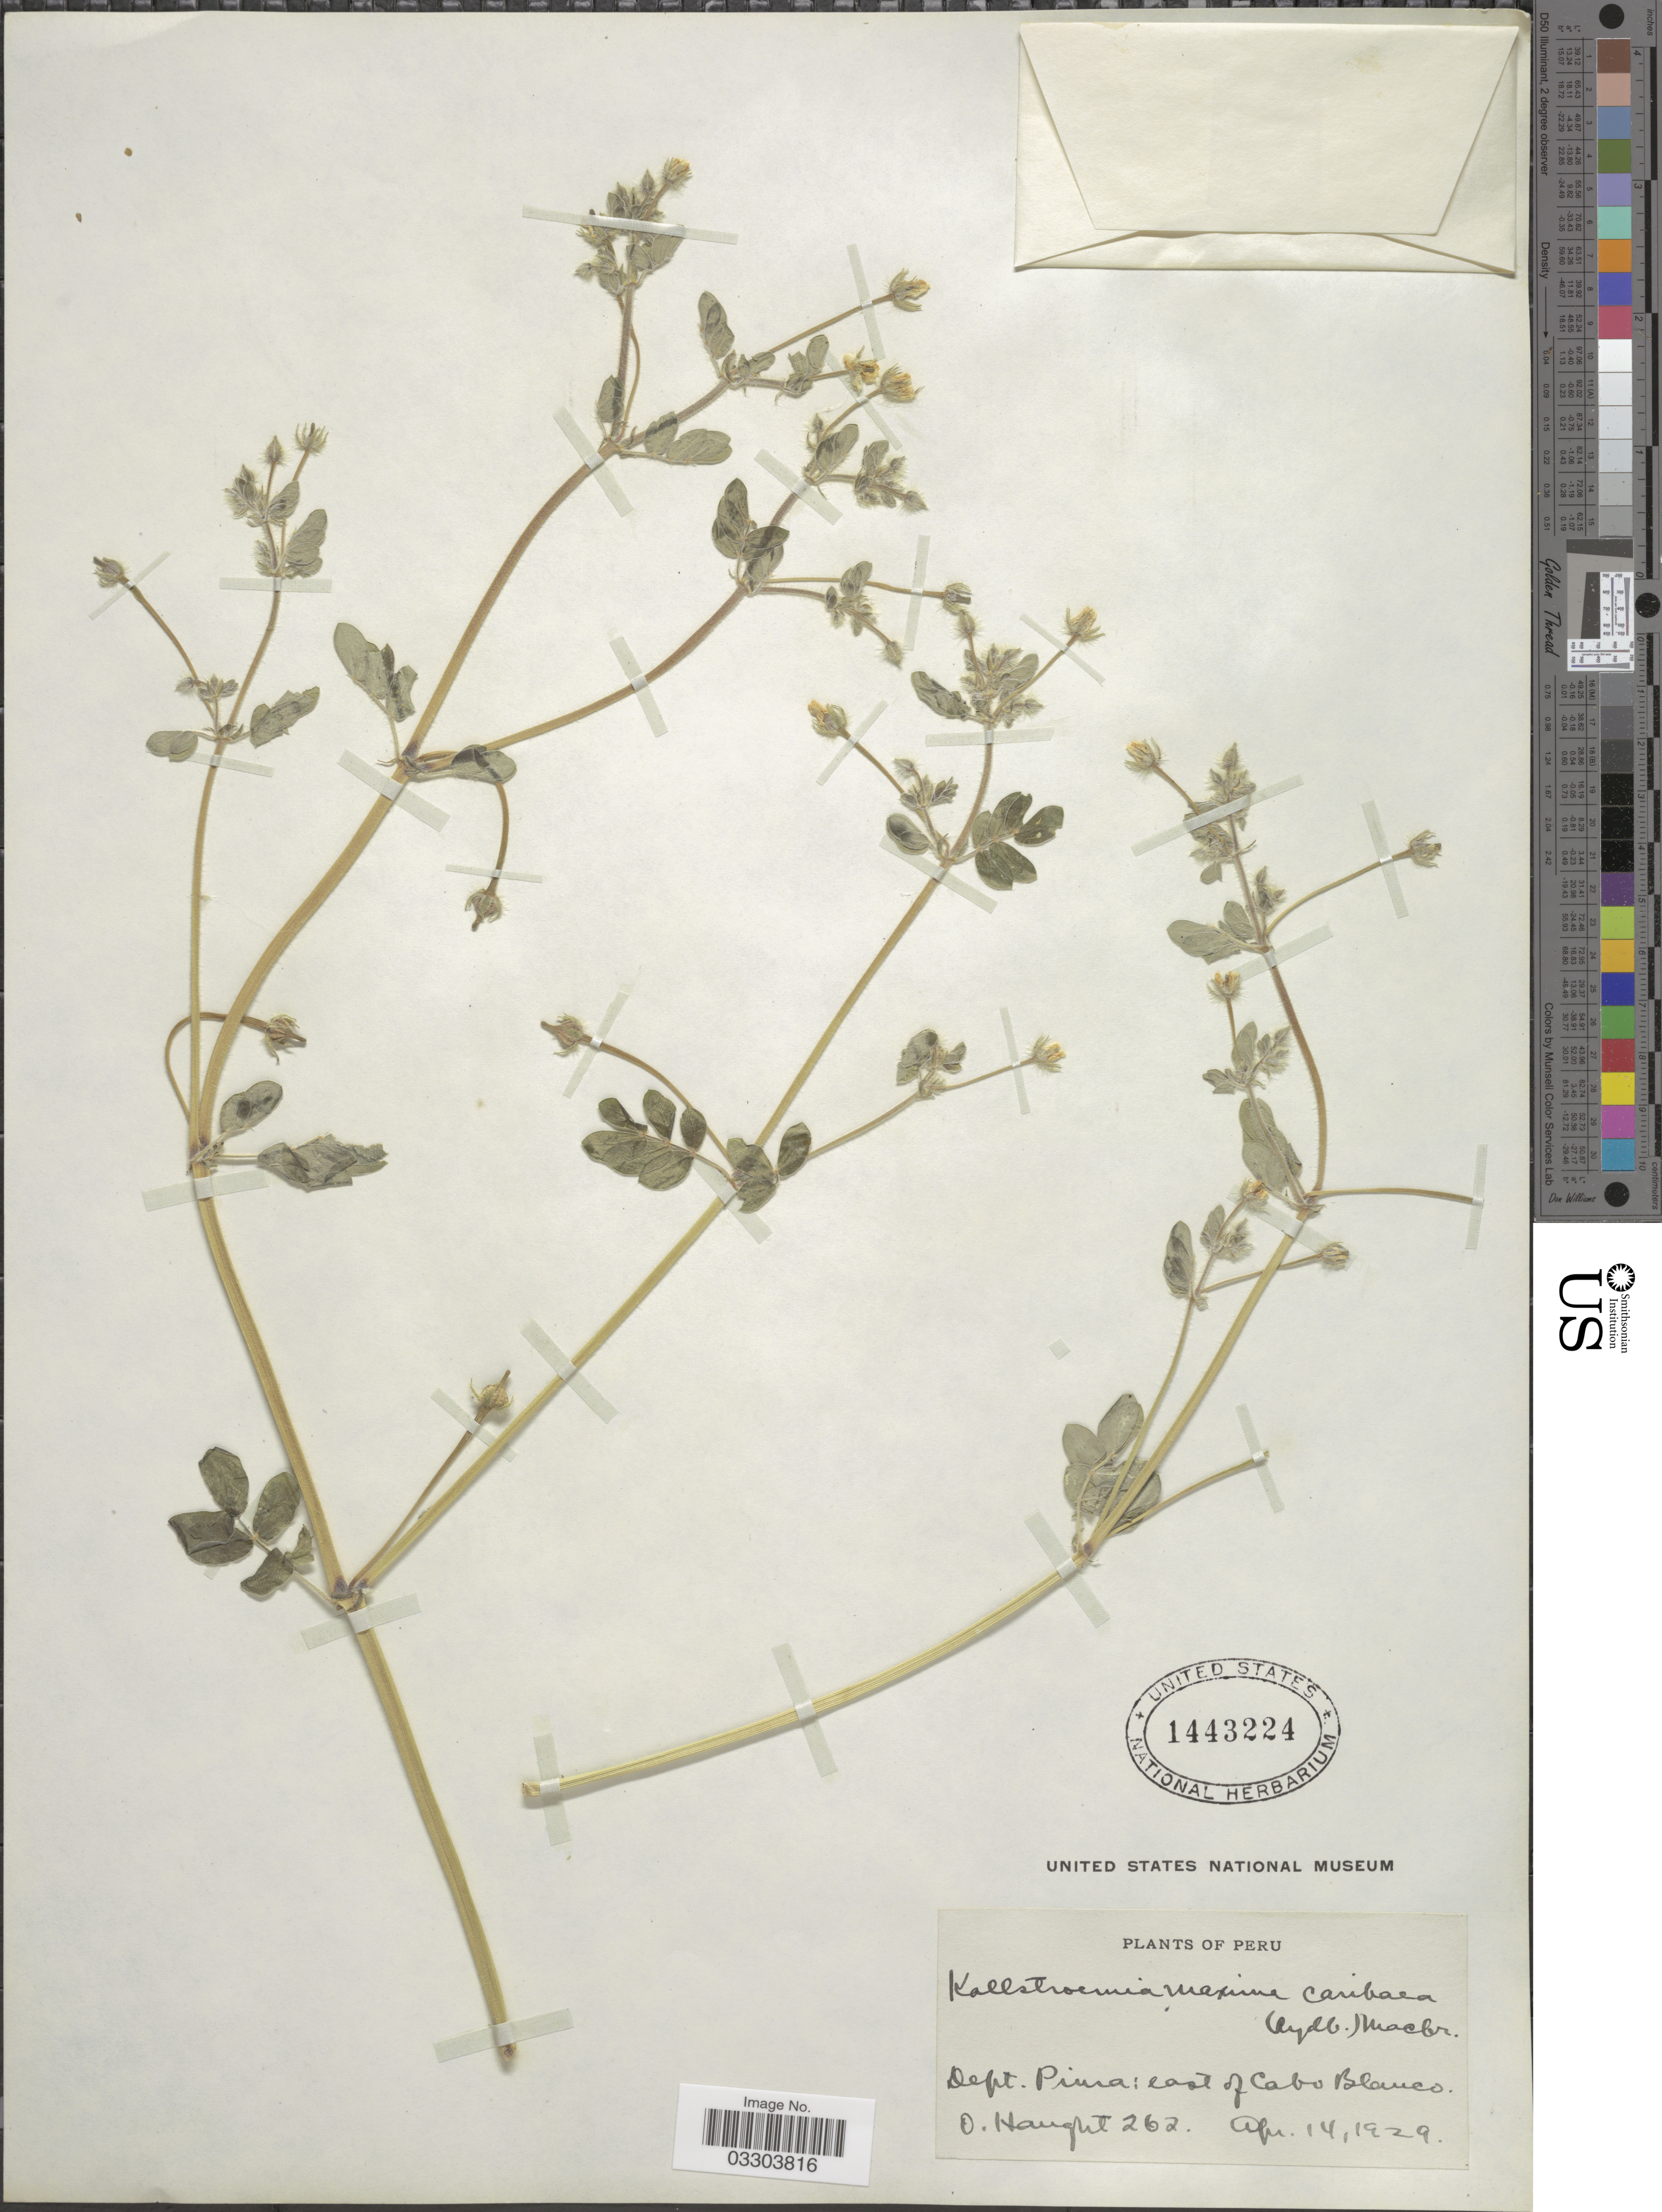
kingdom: Plantae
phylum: Tracheophyta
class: Magnoliopsida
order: Zygophyllales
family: Zygophyllaceae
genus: Kallstroemia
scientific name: Kallstroemia parviflora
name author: Norton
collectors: O. Haught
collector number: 262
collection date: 1929-04-14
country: Peru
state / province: Piura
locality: Dept. Piura: east of Cabo Blanco.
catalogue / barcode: US 1443224